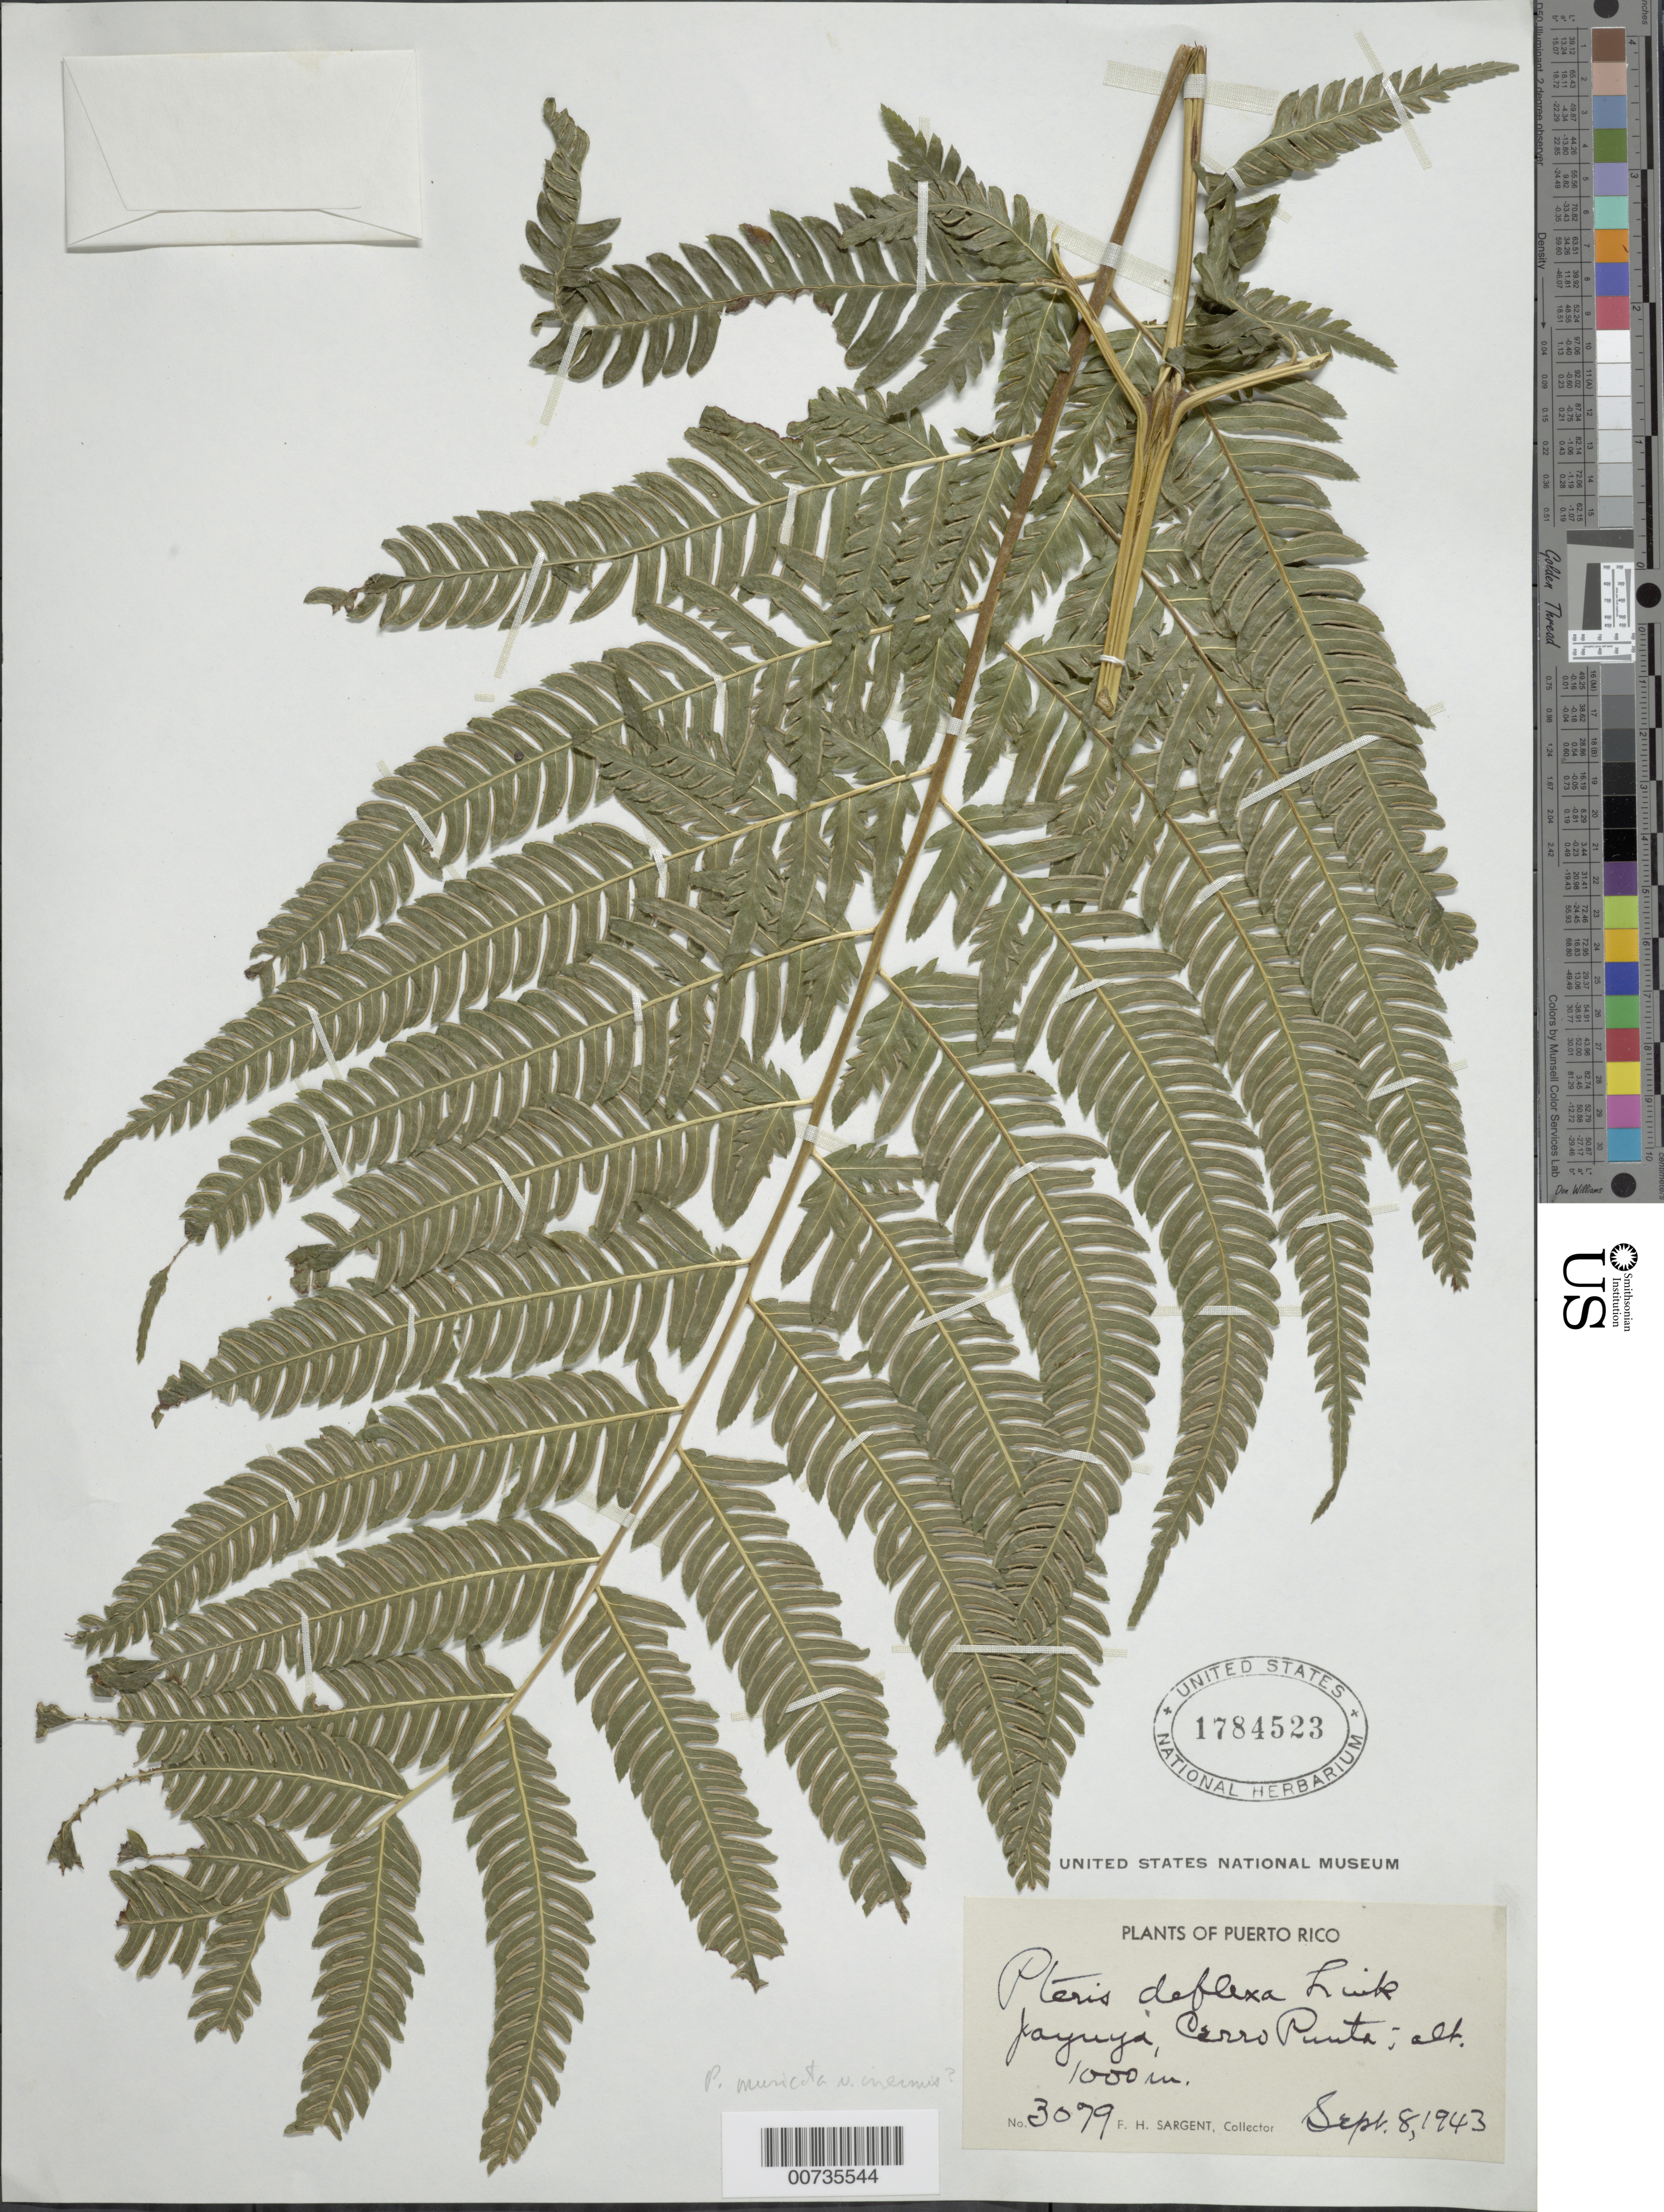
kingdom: Plantae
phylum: Tracheophyta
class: Polypodiopsida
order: Polypodiales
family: Pteridaceae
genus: Pteris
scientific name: Pteris deflexa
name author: Link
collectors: F. H. Sargent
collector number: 3079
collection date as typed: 08 Sep 1943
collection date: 1943-09-08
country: Puerto Rico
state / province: Jayuya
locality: Jayuya, Cerro Punta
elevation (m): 1000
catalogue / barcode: US 1784523